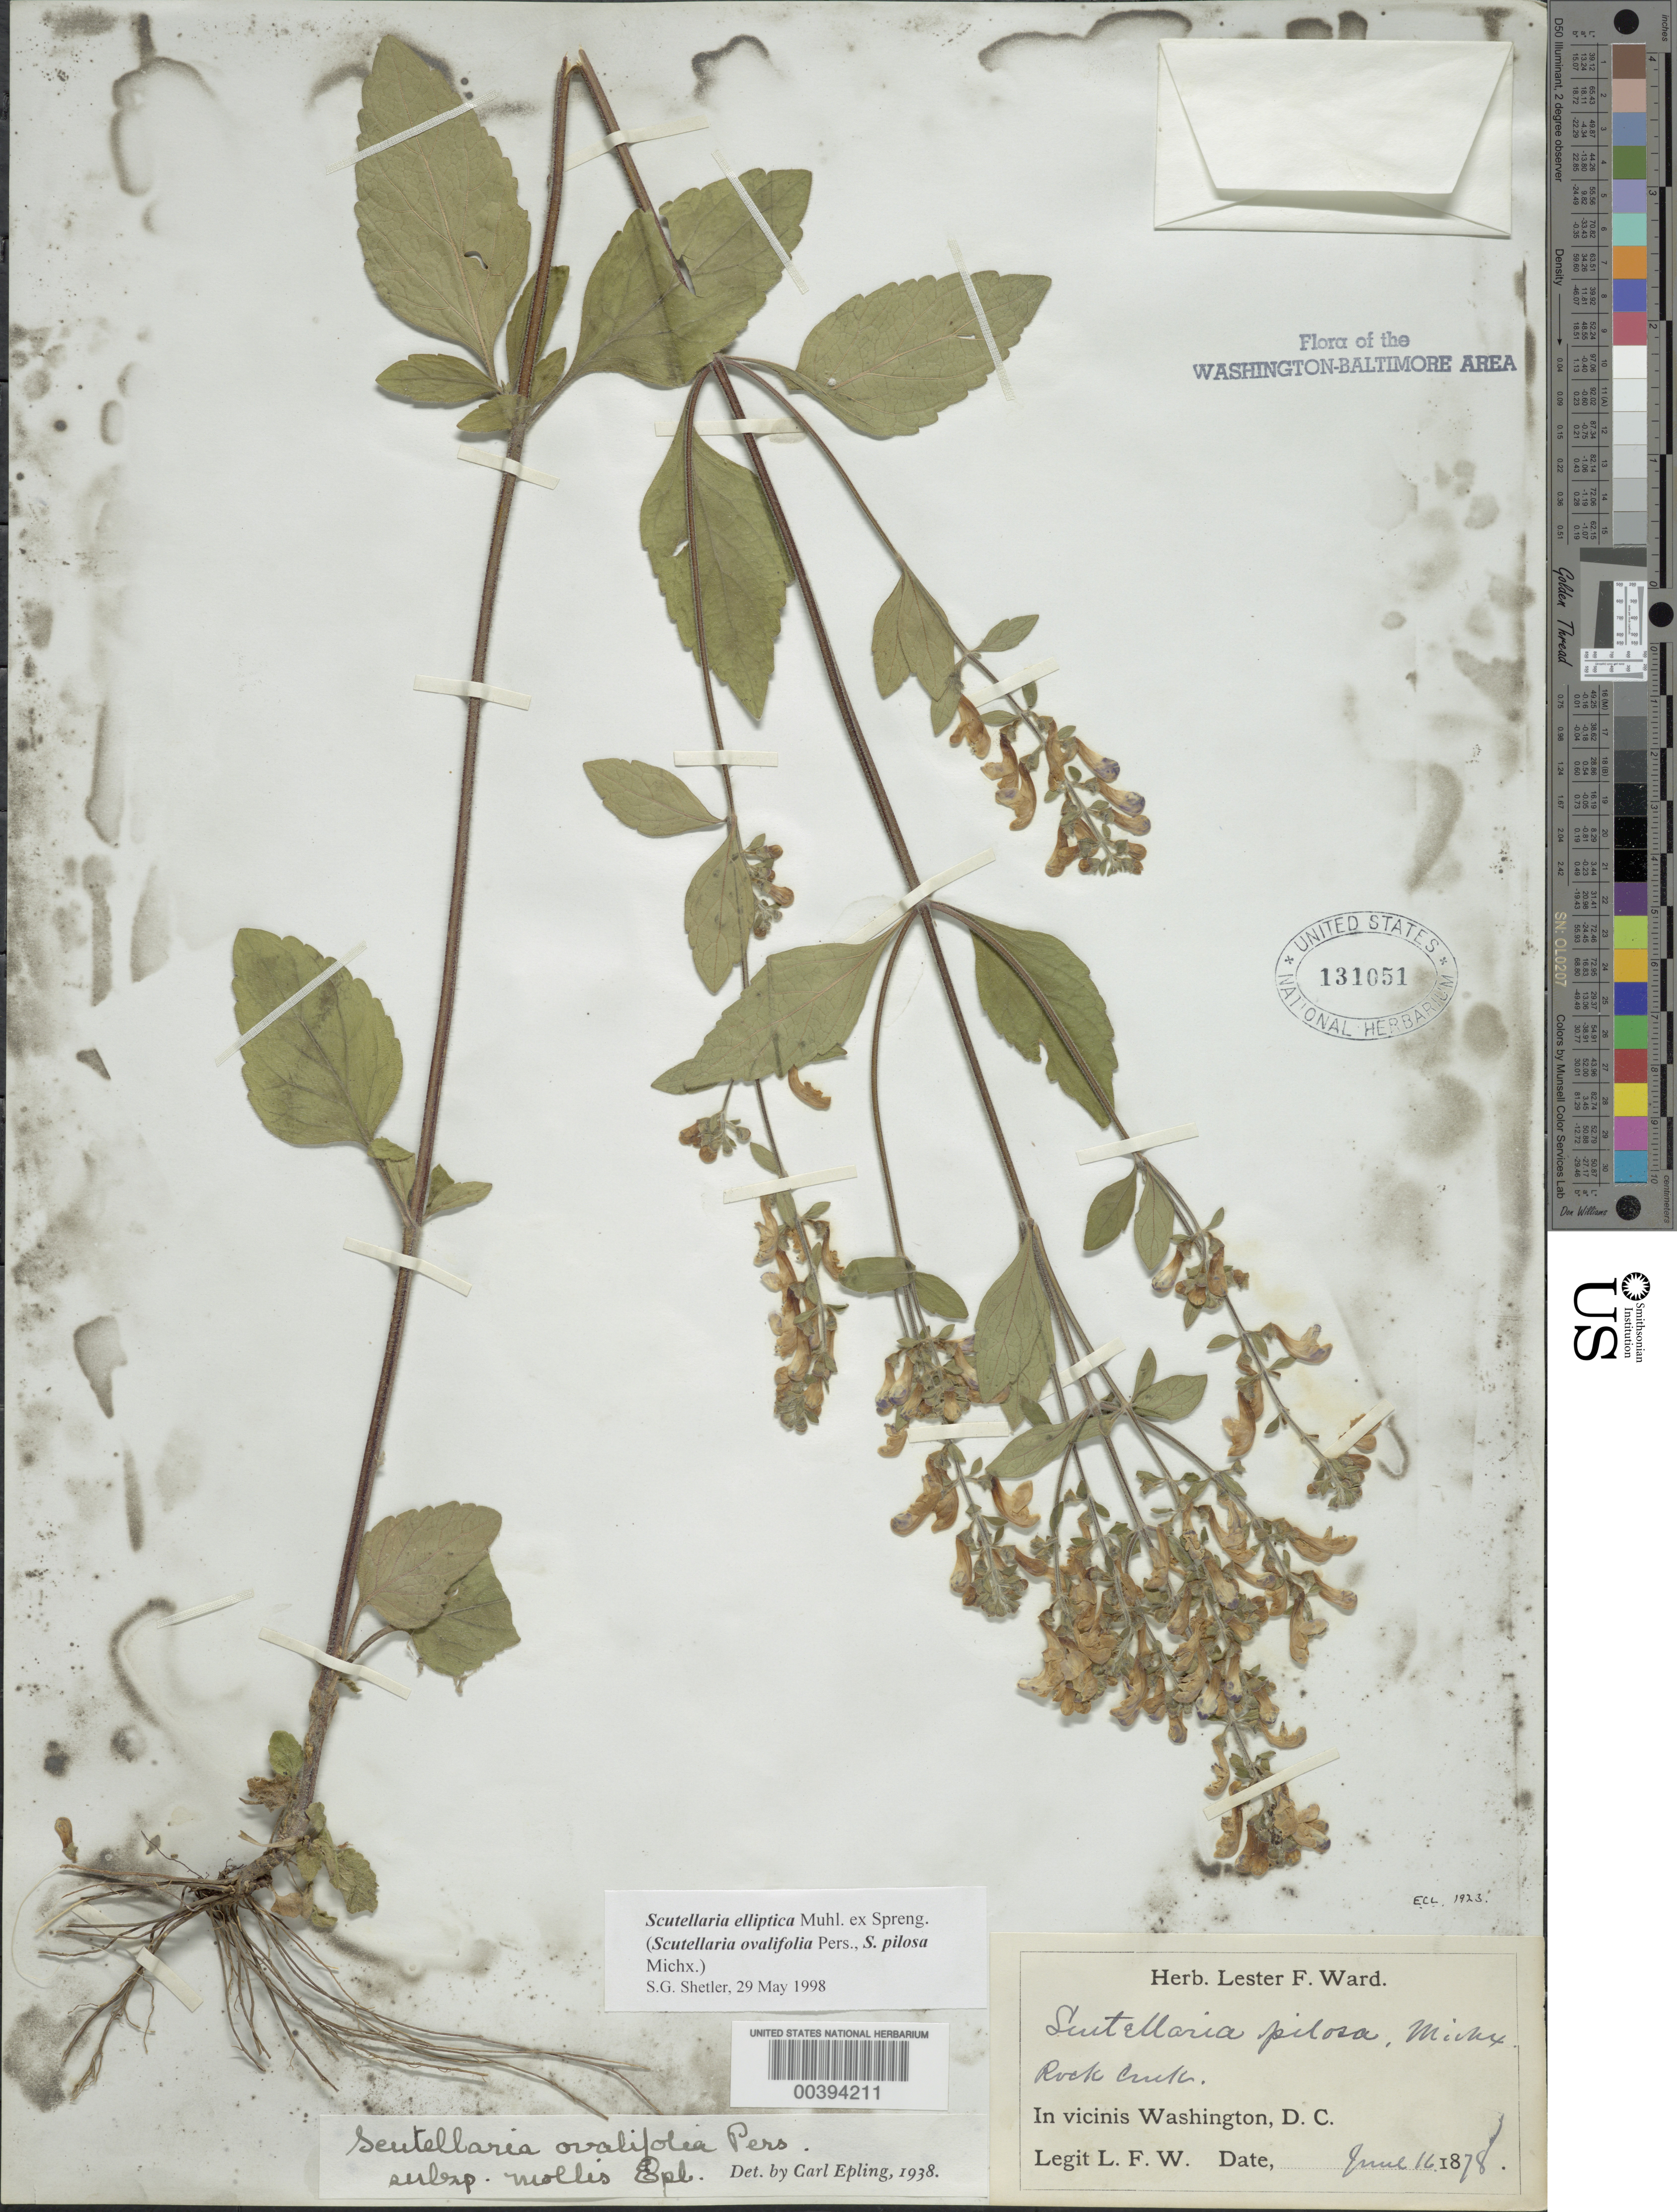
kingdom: Plantae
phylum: Tracheophyta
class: Magnoliopsida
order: Lamiales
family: Lamiaceae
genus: Scutellaria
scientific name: Scutellaria elliptica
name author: Muhl.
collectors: L. F. Ward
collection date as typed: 16 Jun 1878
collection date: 1878-06-16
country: United States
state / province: District of Columbia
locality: Rock Creek Rock Creek Park and vicinity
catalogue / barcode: US 131051